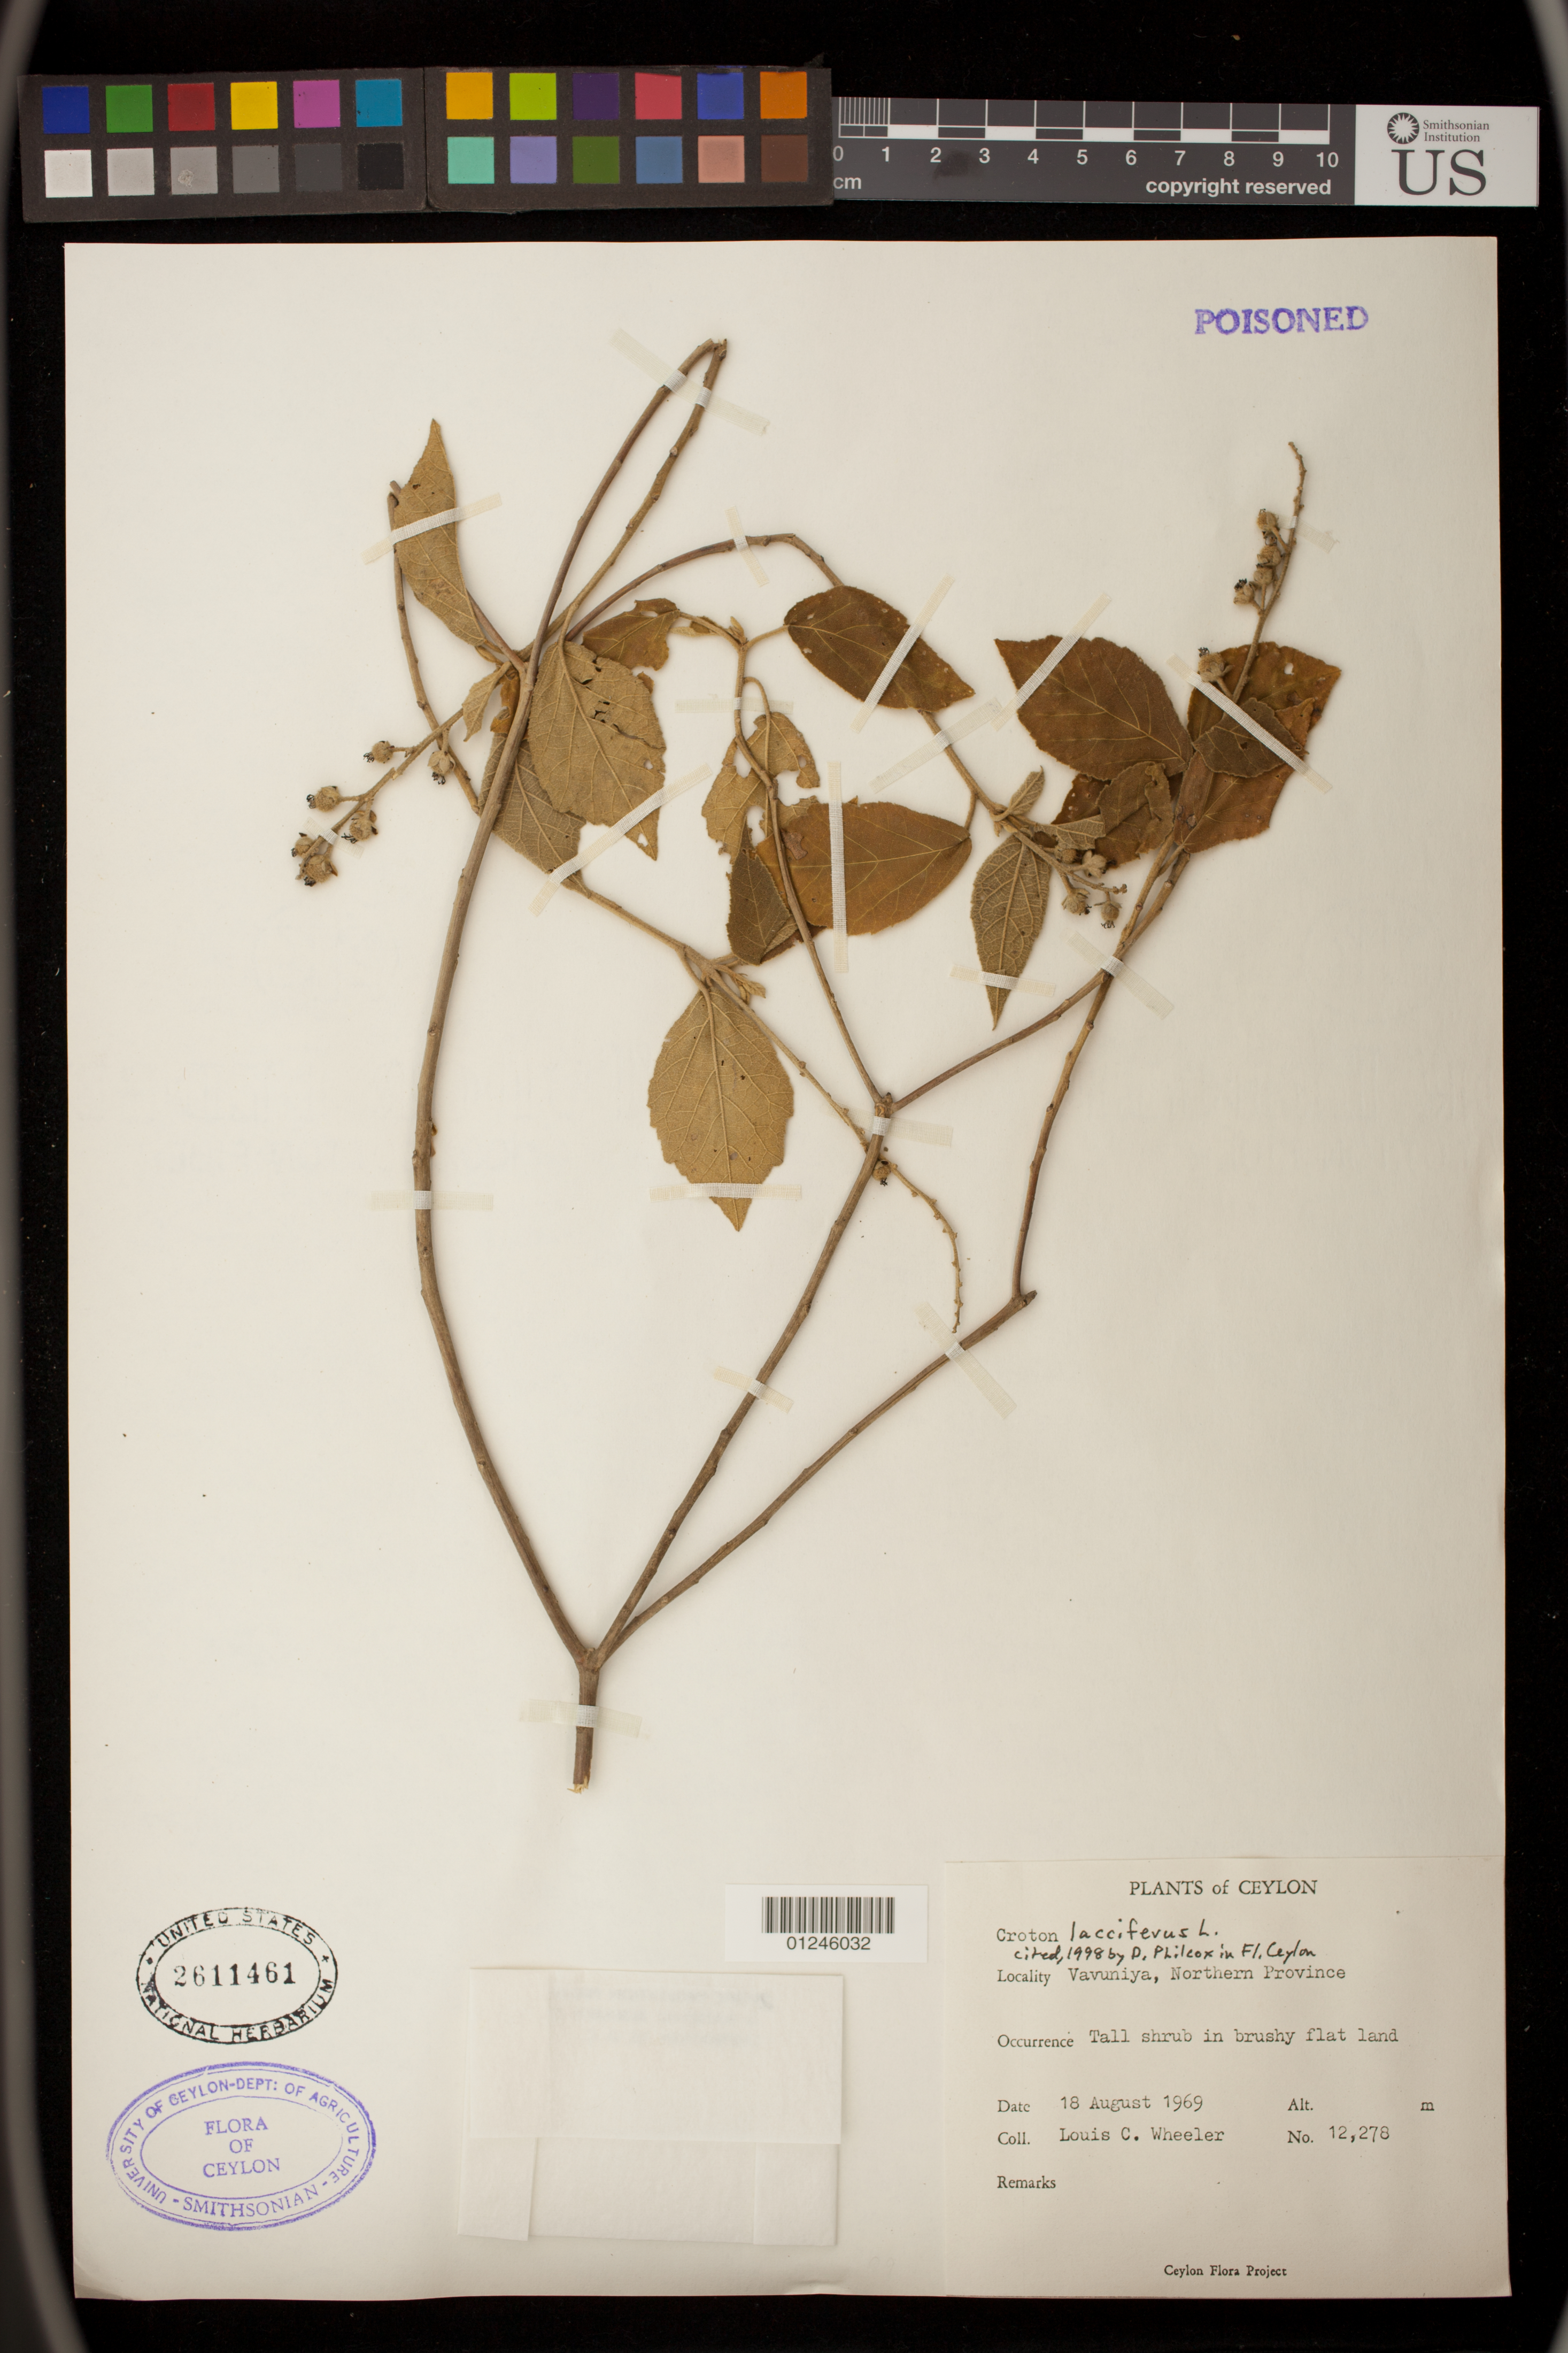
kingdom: Plantae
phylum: Tracheophyta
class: Magnoliopsida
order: Malpighiales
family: Euphorbiaceae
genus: Croton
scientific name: Croton lacciferus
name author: Blanco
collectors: L. C. Wheeler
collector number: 12278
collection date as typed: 18 Aug 1969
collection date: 1969-08-18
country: Sri Lanka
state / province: Northern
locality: Vavuniya.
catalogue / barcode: US 2611461